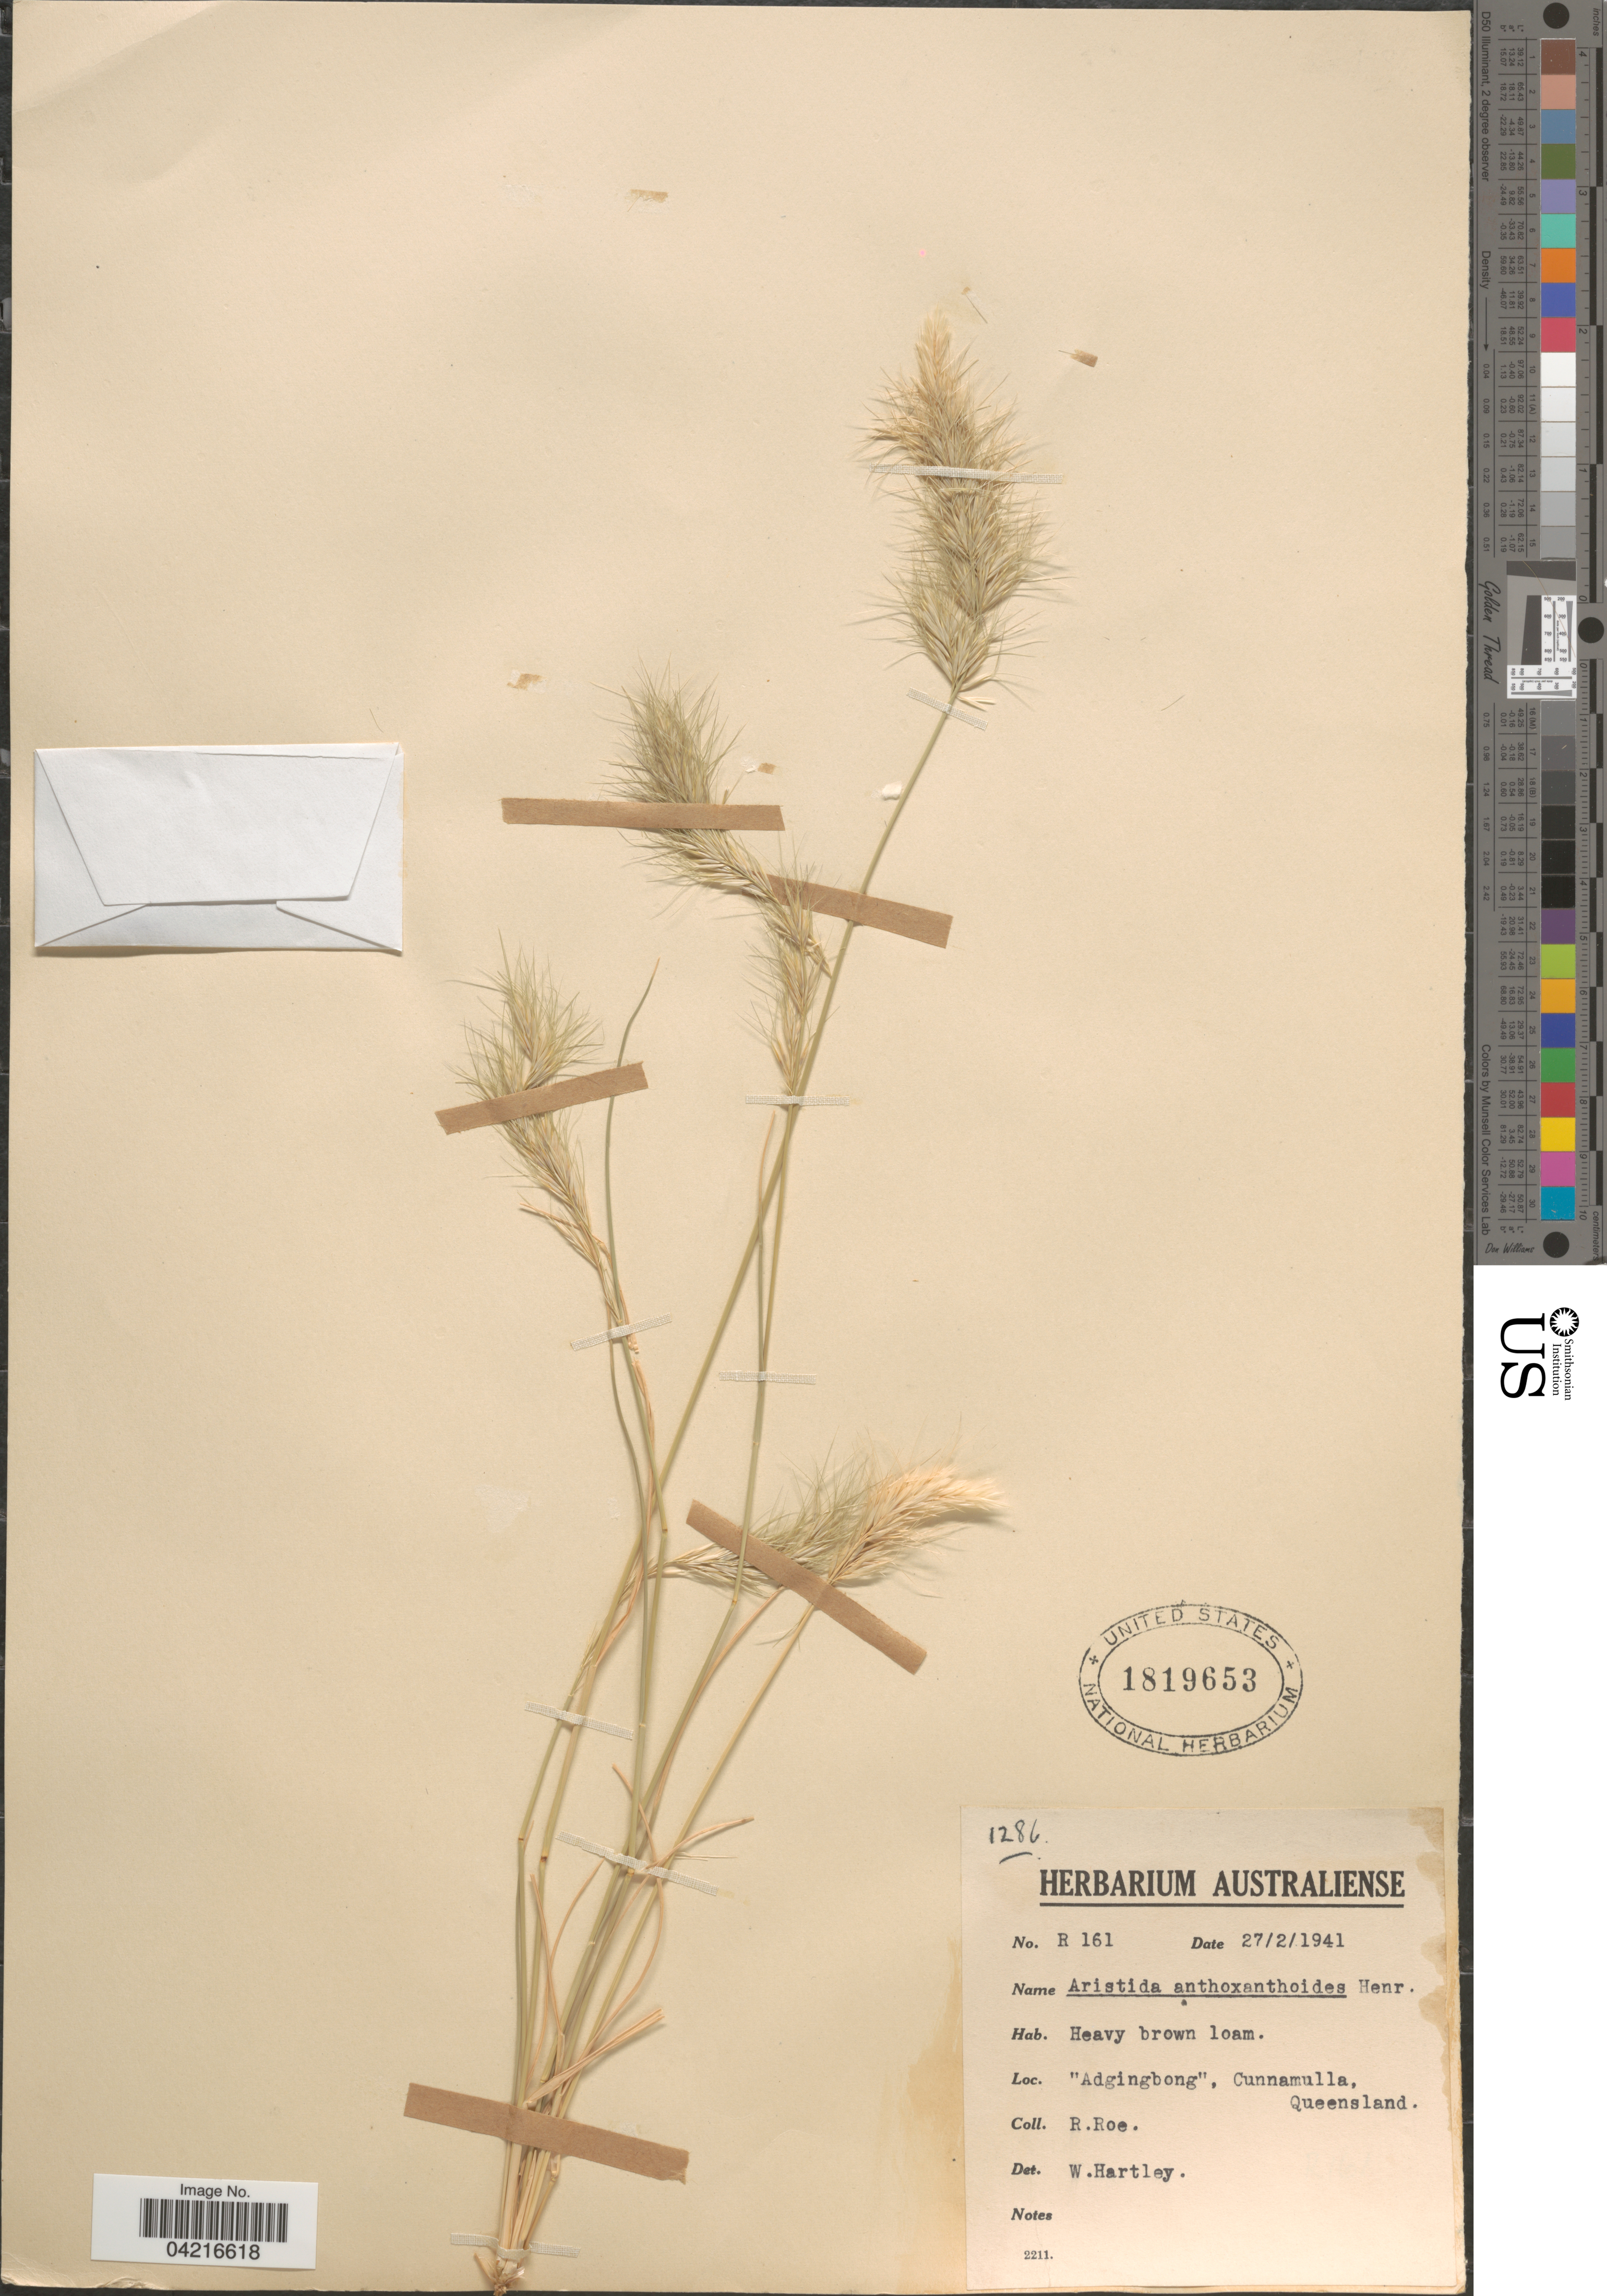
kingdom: Plantae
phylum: Tracheophyta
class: Liliopsida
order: Poales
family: Poaceae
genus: Aristida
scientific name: Aristida anthoxanthoides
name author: (Domin) Henr.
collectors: R. Roe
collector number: R161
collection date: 1941-02-27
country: Australia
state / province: Queensland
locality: Adgingbong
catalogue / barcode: US 1819653